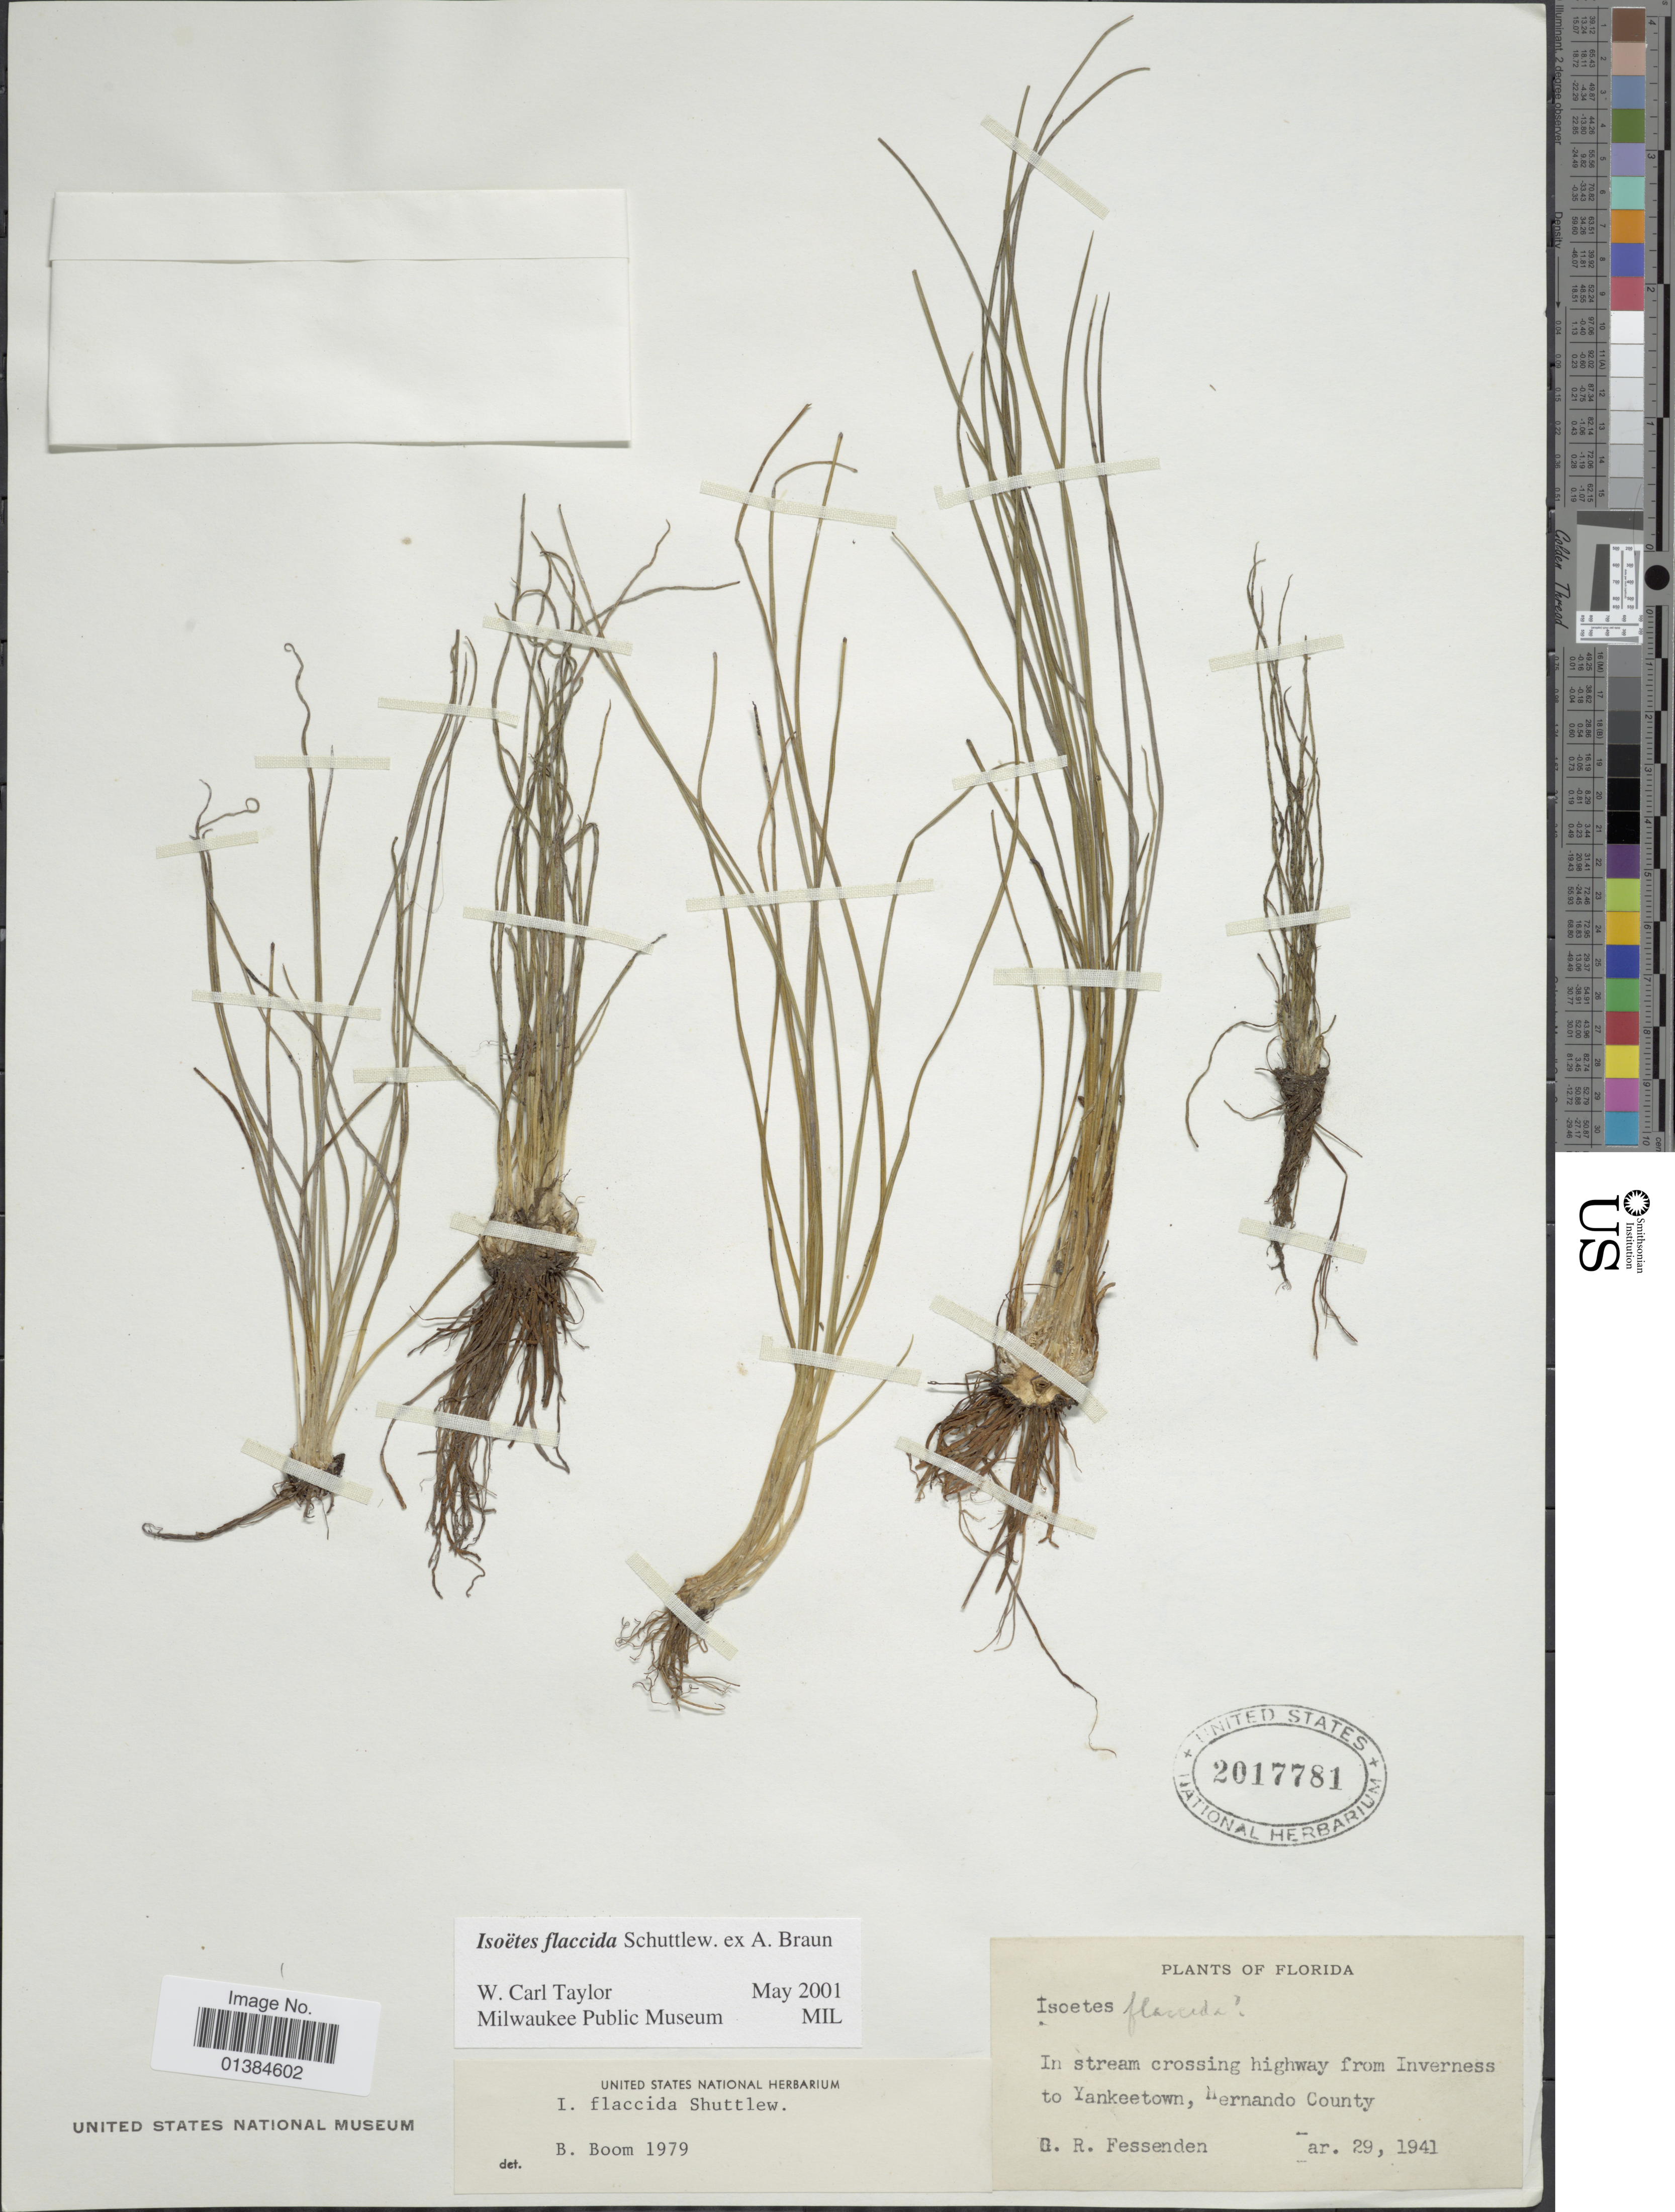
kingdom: Plantae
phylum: Tracheophyta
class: Lycopodiopsida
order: Isoetales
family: Isoetaceae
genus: Isoetes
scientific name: Isoetes flaccida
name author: Shuttlew. ex A. Braun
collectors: G. Fessenden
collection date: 1941-04-29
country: United States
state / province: Florida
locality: In stream crossing highway from Inverness to Yankeetown, Hernando County.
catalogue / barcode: US 2017781